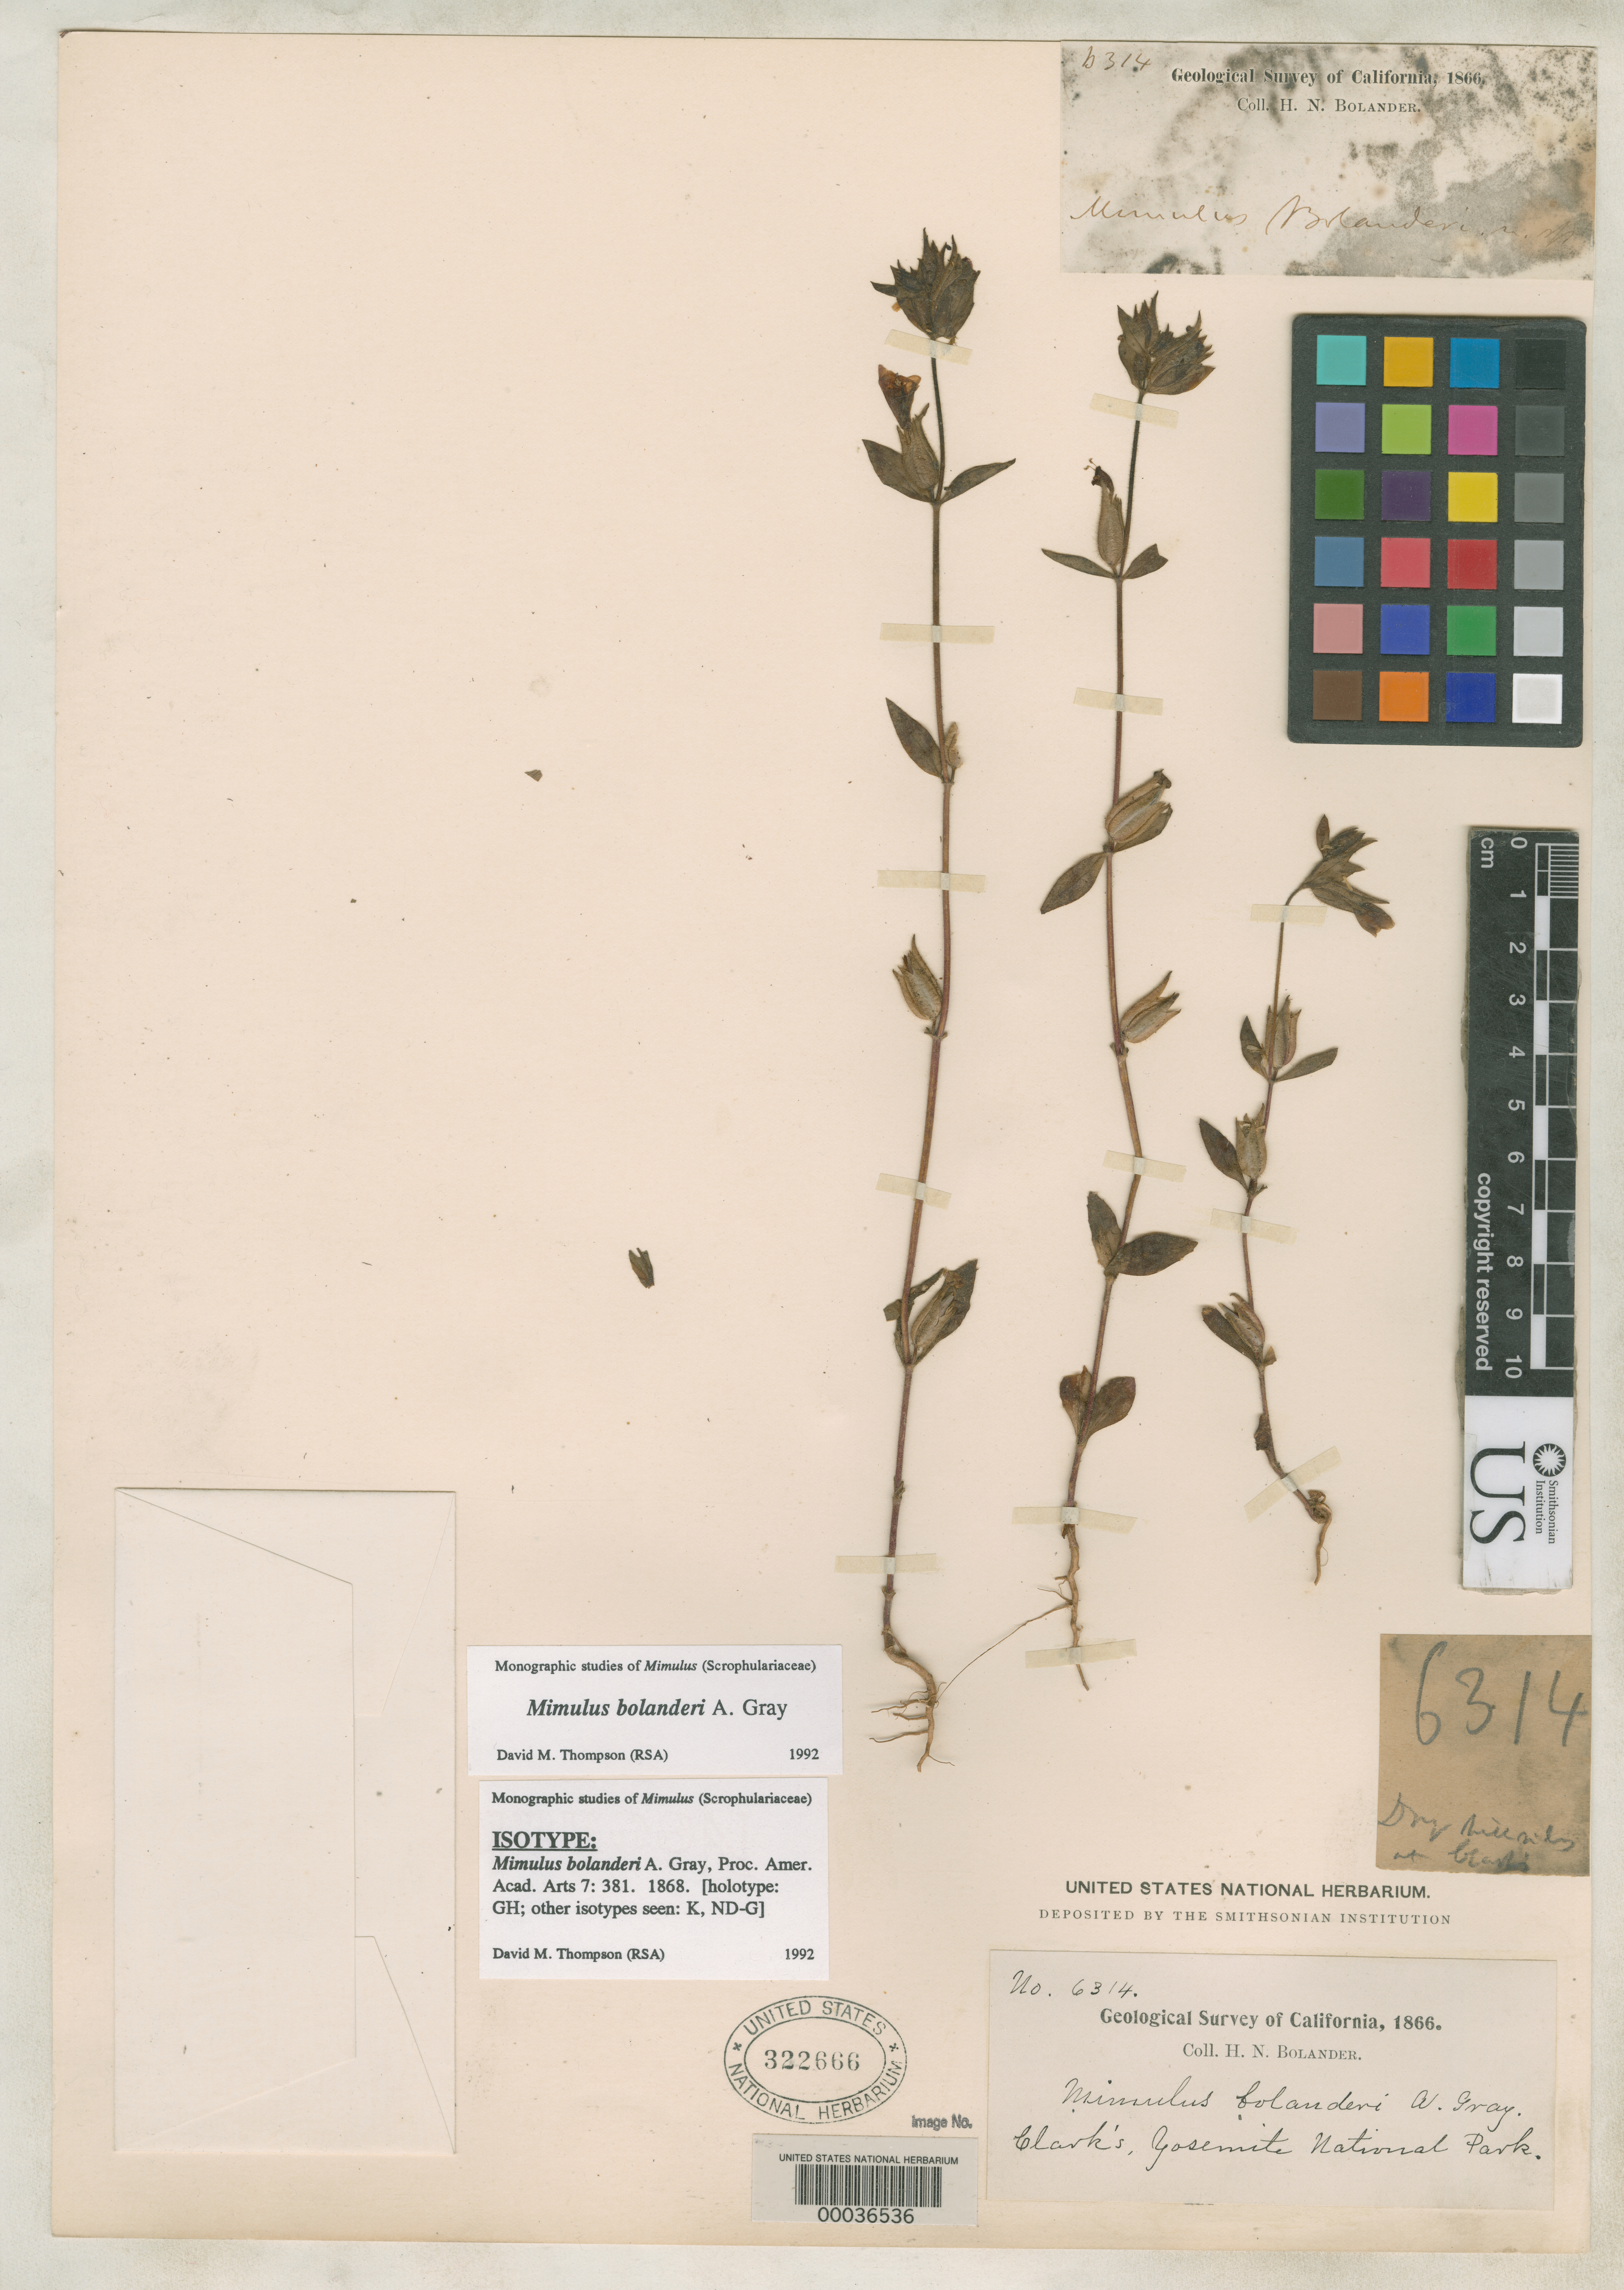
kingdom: Plantae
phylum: Tracheophyta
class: Magnoliopsida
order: Lamiales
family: Phrymaceae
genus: Mimulus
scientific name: Mimulus bolanderi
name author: A. Gray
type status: Isotype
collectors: H. Bolander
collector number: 6314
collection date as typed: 1866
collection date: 1866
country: United States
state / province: California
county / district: Mariposa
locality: Yosemite Park; Clark's Ranch.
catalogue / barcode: US 322666